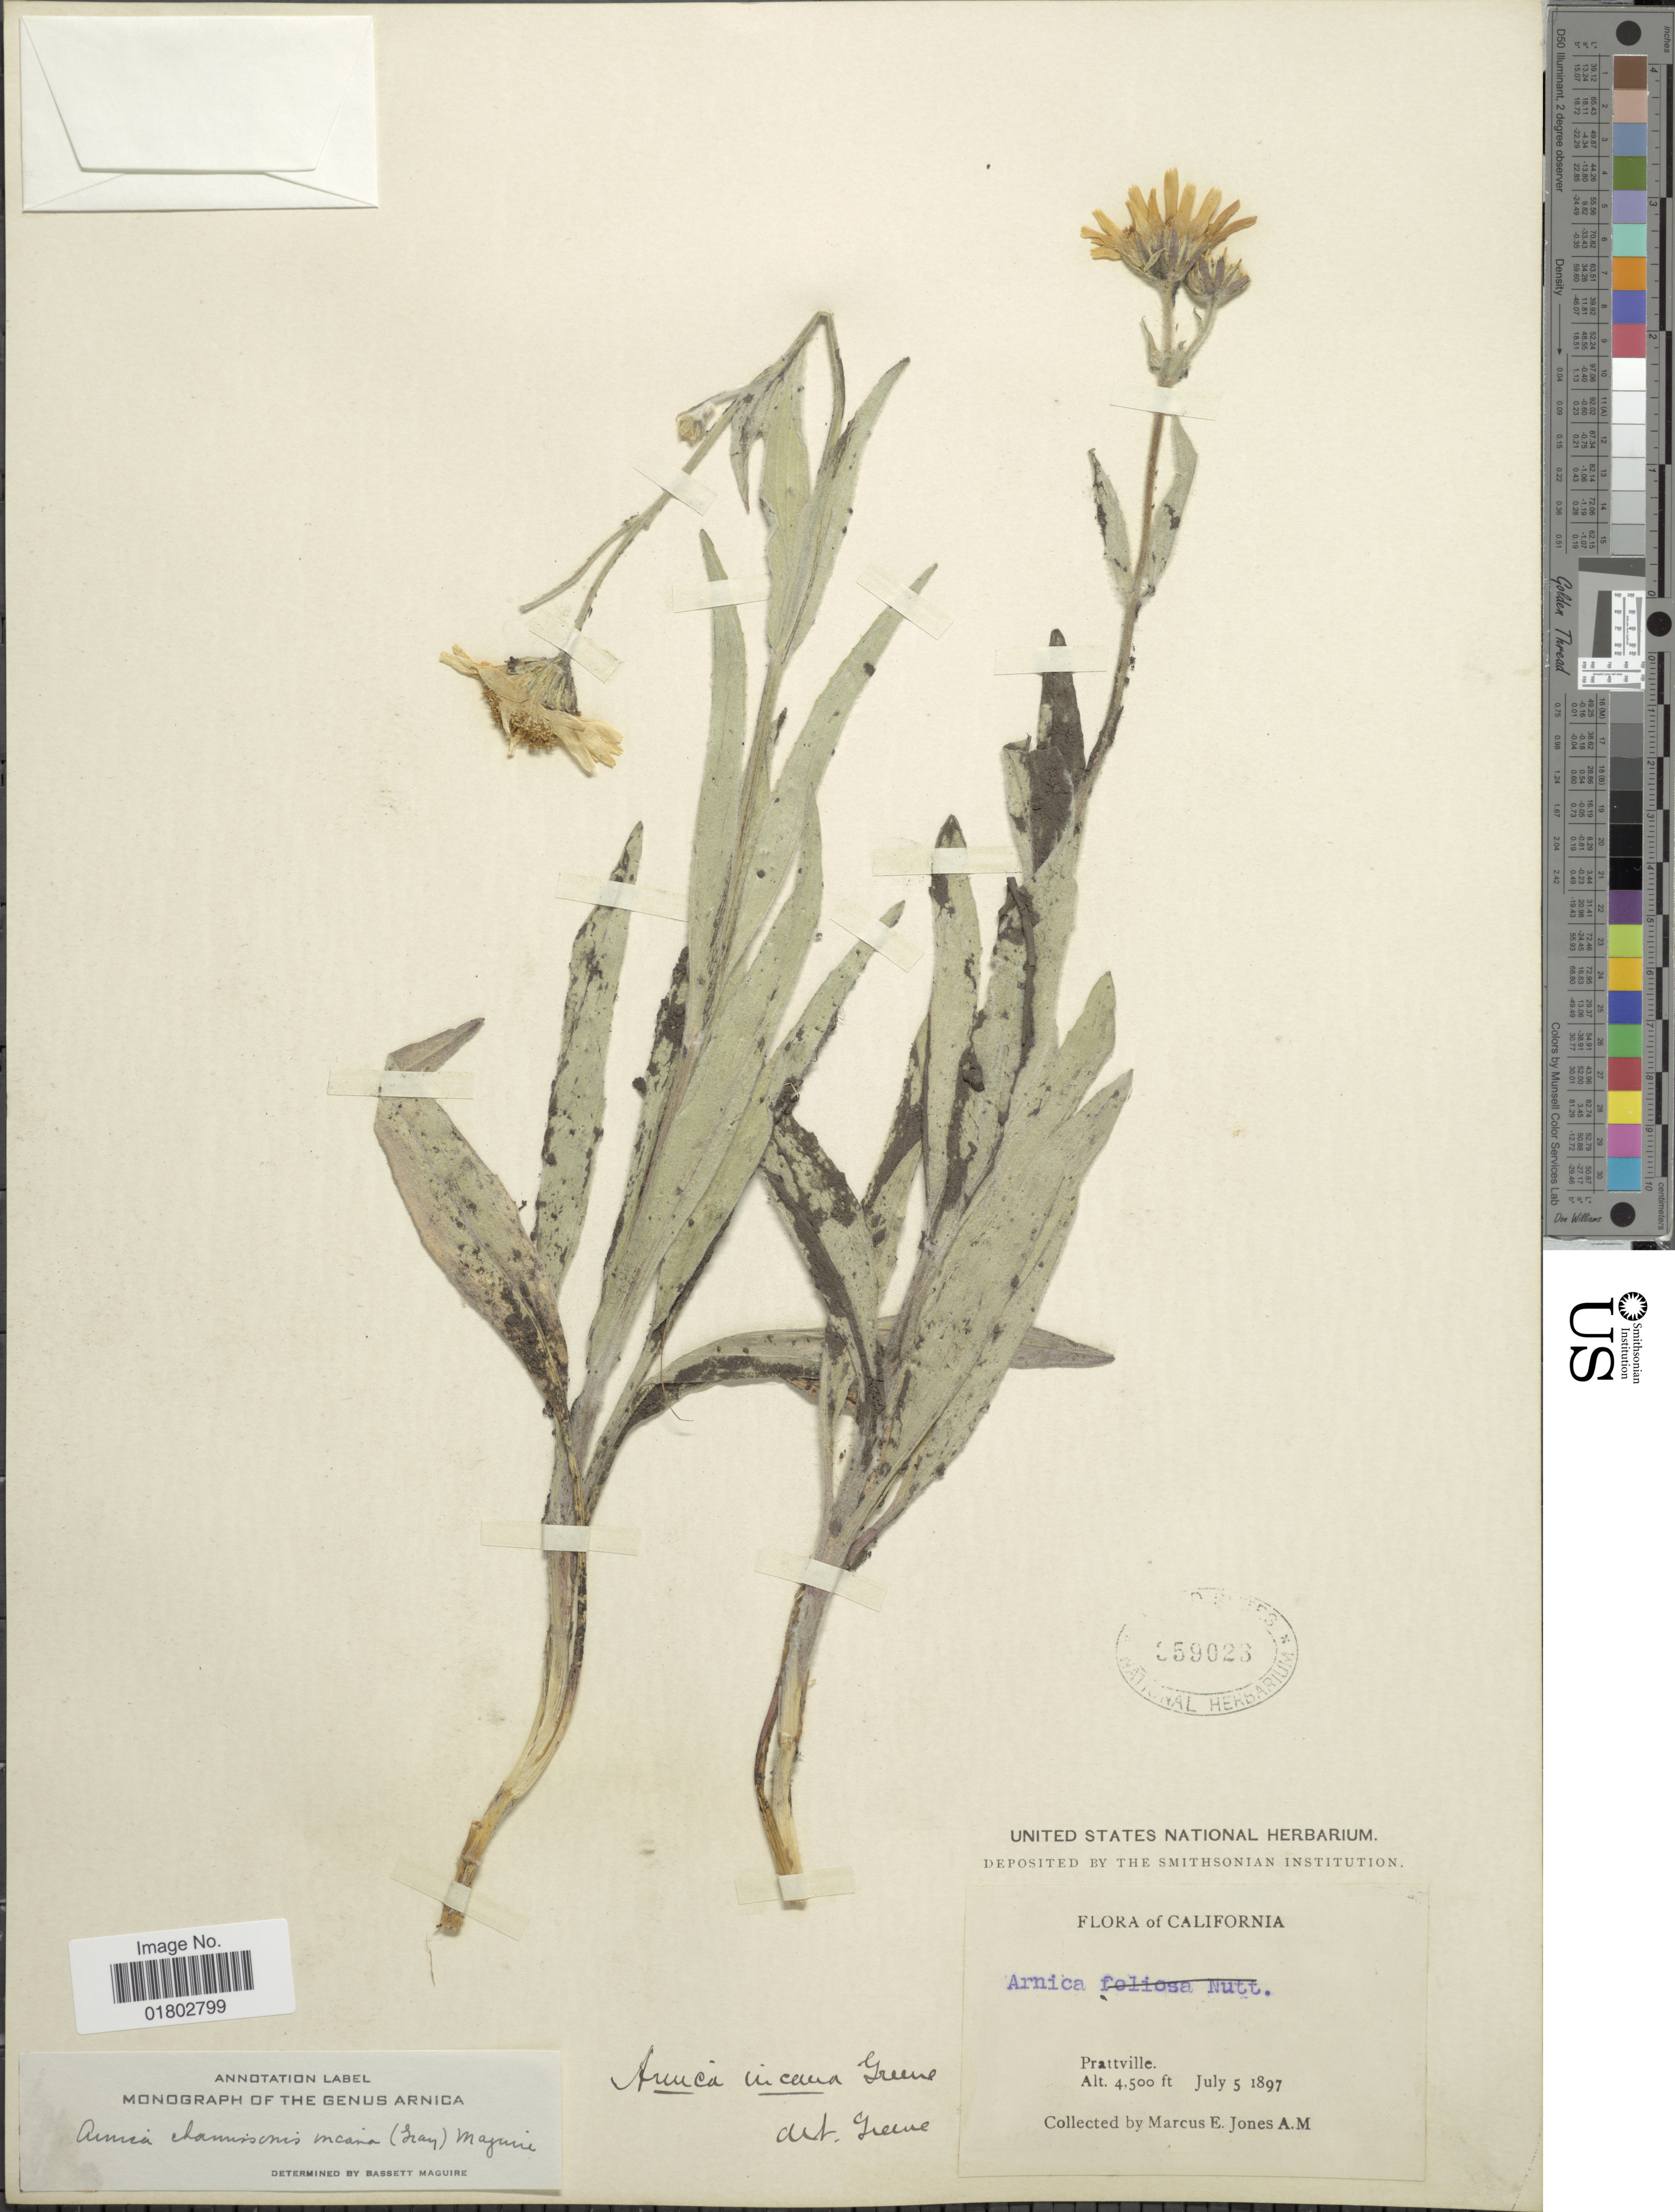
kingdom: Plantae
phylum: Tracheophyta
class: Magnoliopsida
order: Asterales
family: Asteraceae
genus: Arnica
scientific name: Arnica chamissonis subsp. incana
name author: (A. Gray) Maguire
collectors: M. E. Jones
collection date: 1897-07-05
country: United States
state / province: California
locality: Prattville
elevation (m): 1372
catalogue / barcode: US 359023